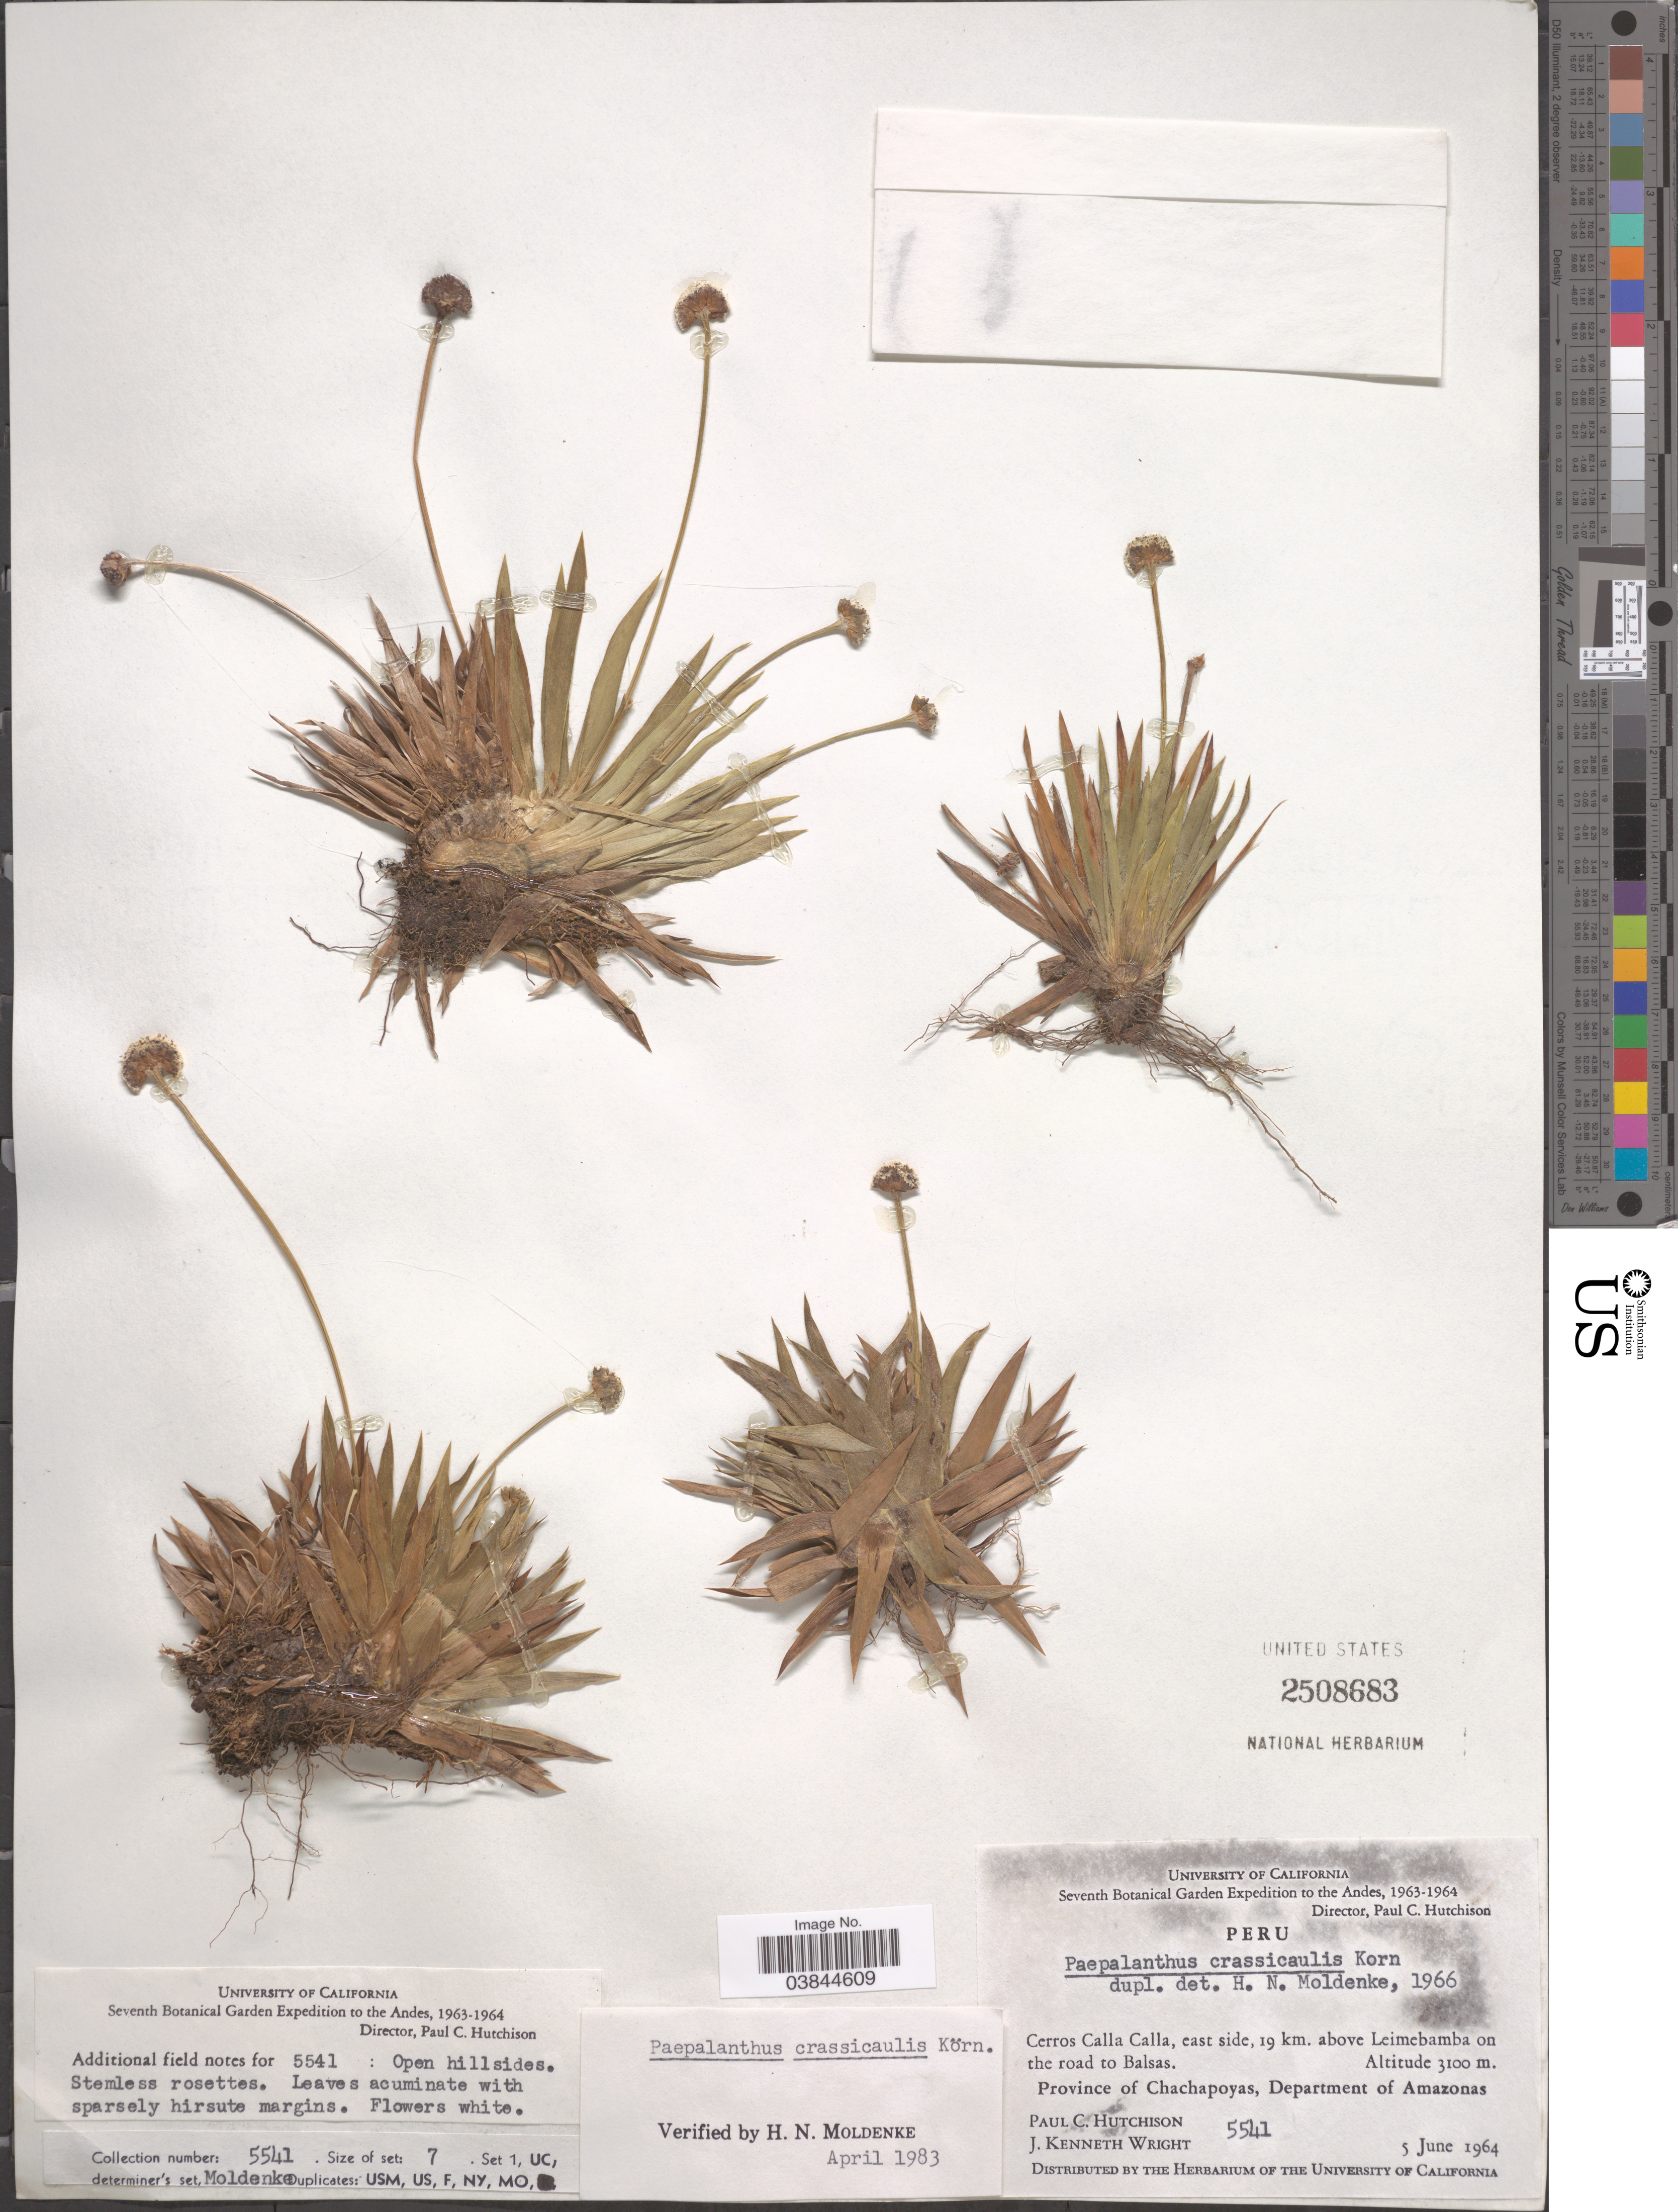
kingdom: Plantae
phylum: Tracheophyta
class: Liliopsida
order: Poales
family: Eriocaulaceae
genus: Paepalanthus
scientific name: Paepalanthus crassicaulis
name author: Körn.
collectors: P. C. Hutchison & J. K. Wright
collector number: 5541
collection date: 1964-06-05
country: Peru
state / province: Amazonas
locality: The Andes. Cerros Calla Calla, east side, 19 km. above Leimebamba on the road to Balsas. Province of Chachapoyas, Department of Amazonas.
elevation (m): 3100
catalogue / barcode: US 2508683